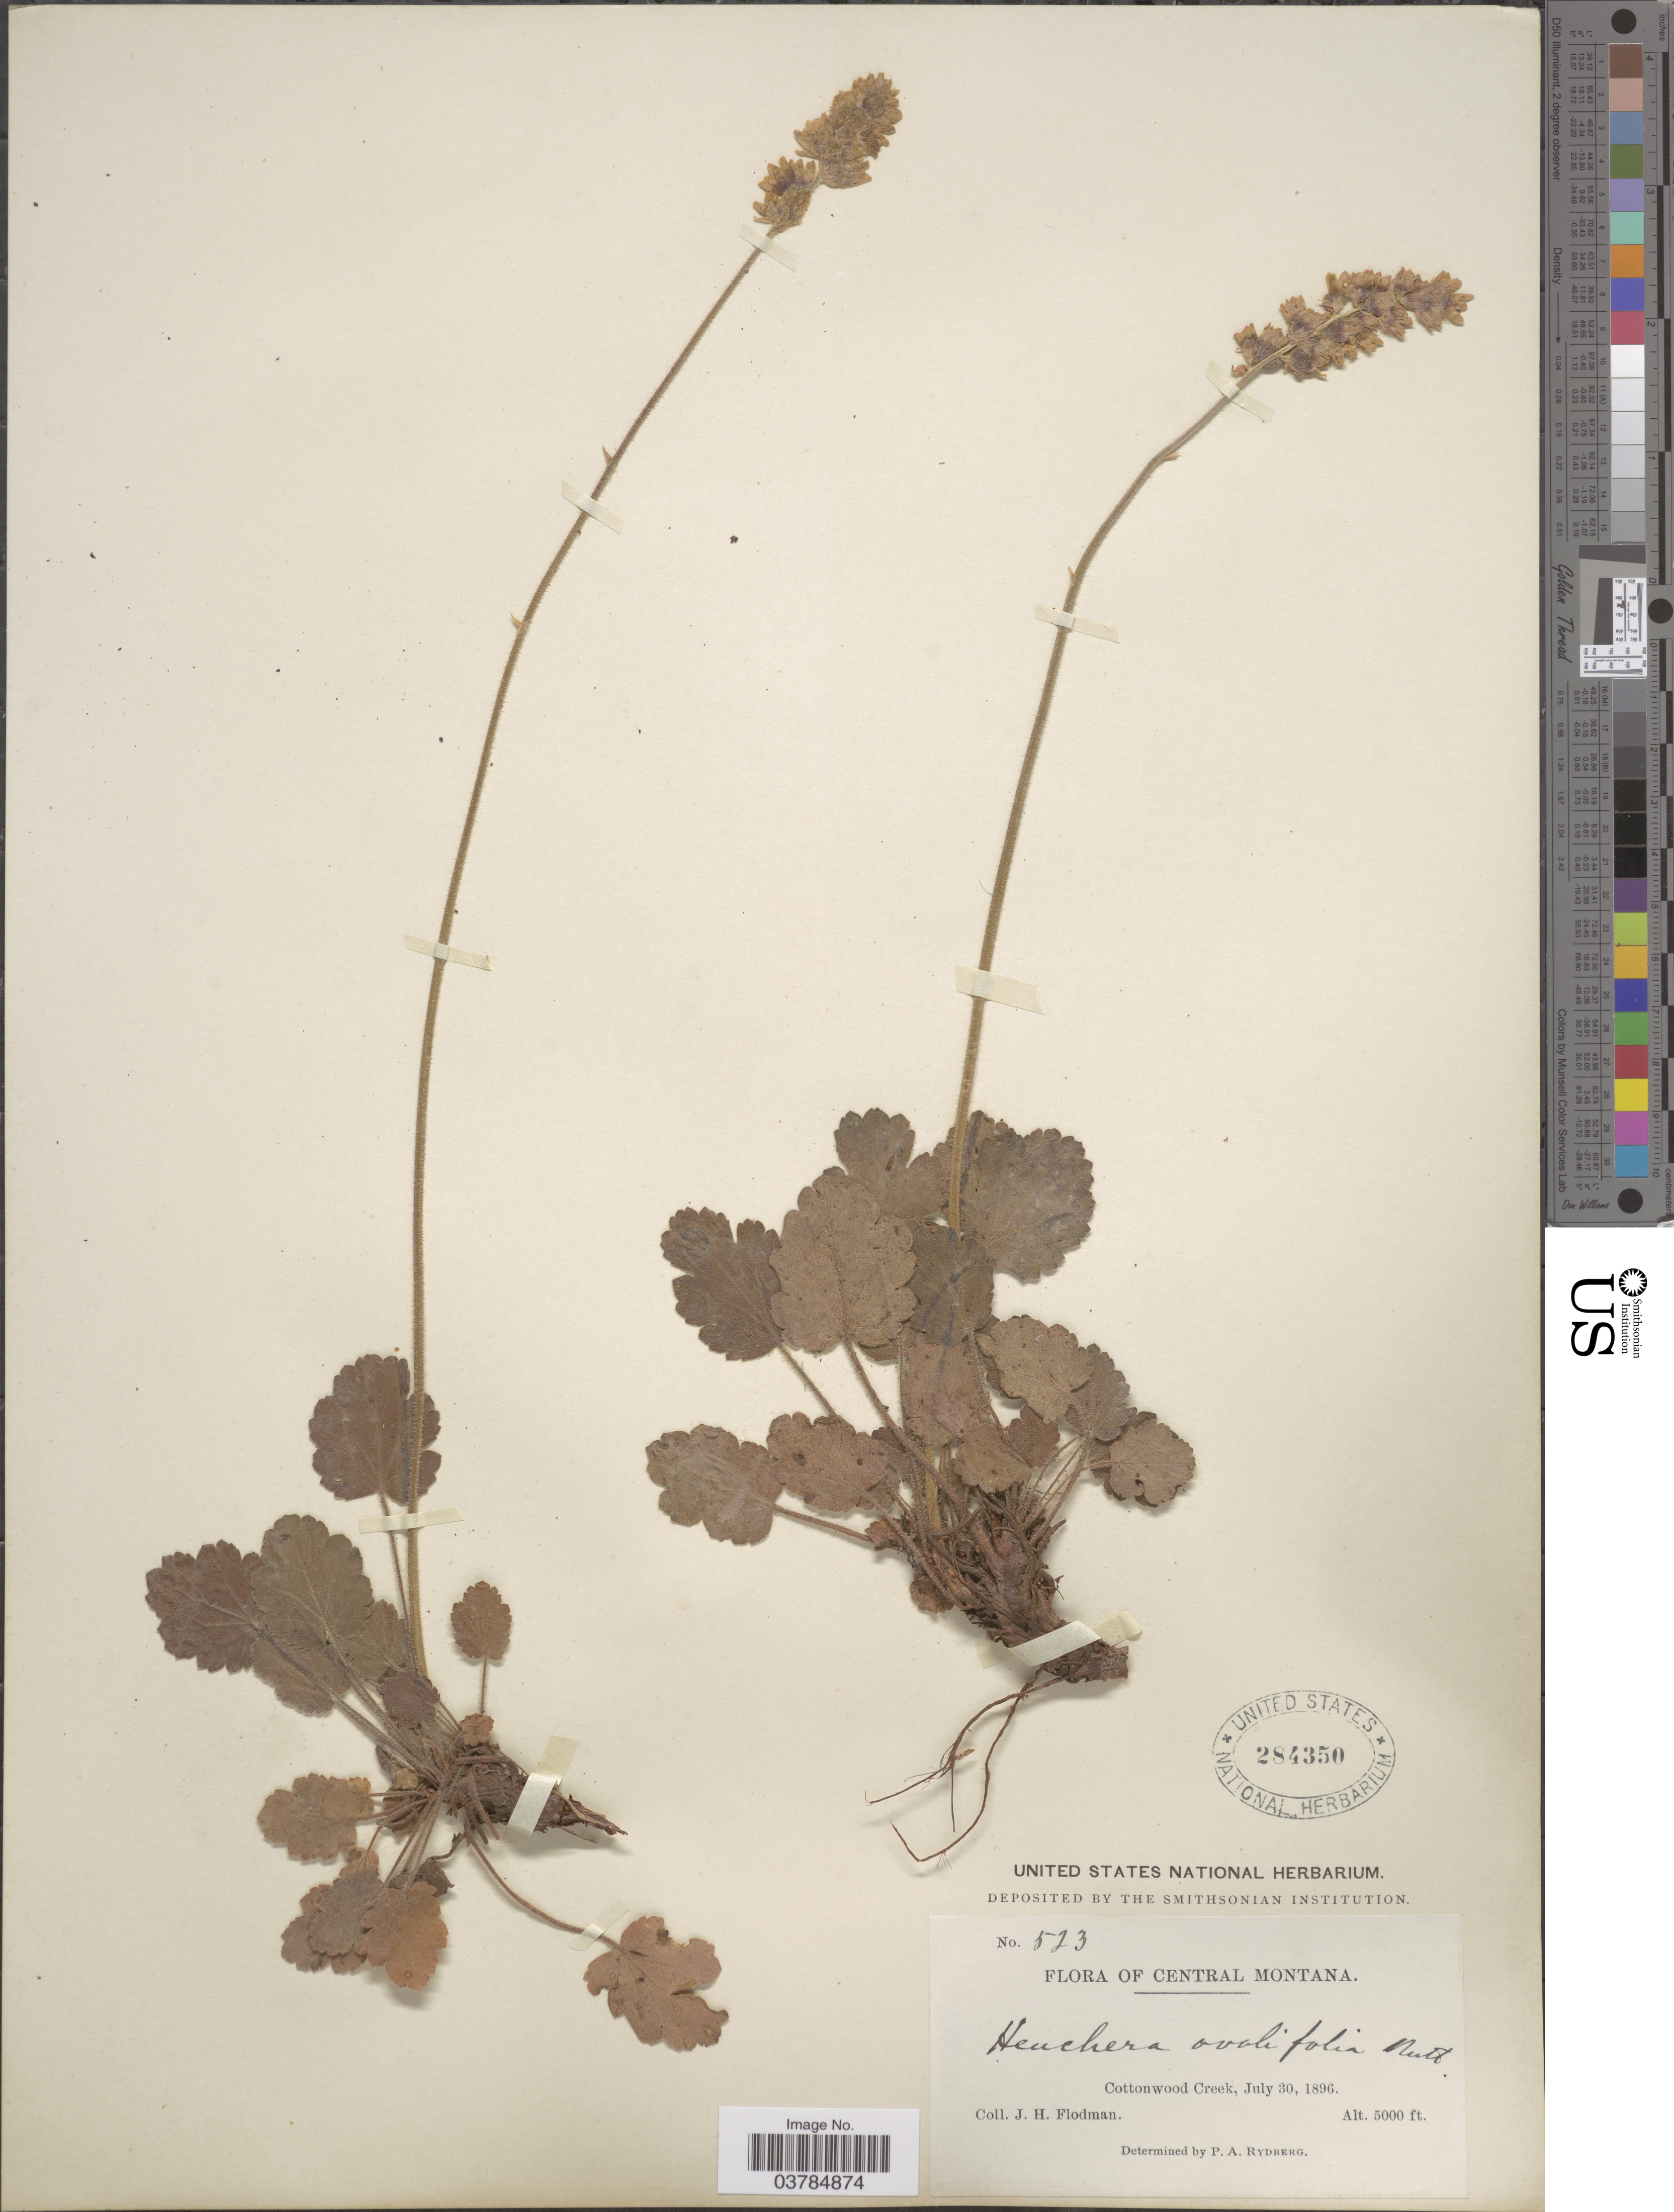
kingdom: Plantae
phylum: Tracheophyta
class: Magnoliopsida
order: Saxifragales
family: Saxifragaceae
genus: Heuchera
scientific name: Heuchera ovalifolia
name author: Torr. & A. Gray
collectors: J. Flodman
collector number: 523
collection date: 1896-07-30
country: United States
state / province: Montana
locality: Central montana. Cottonwood Creek.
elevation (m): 1524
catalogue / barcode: US 284350